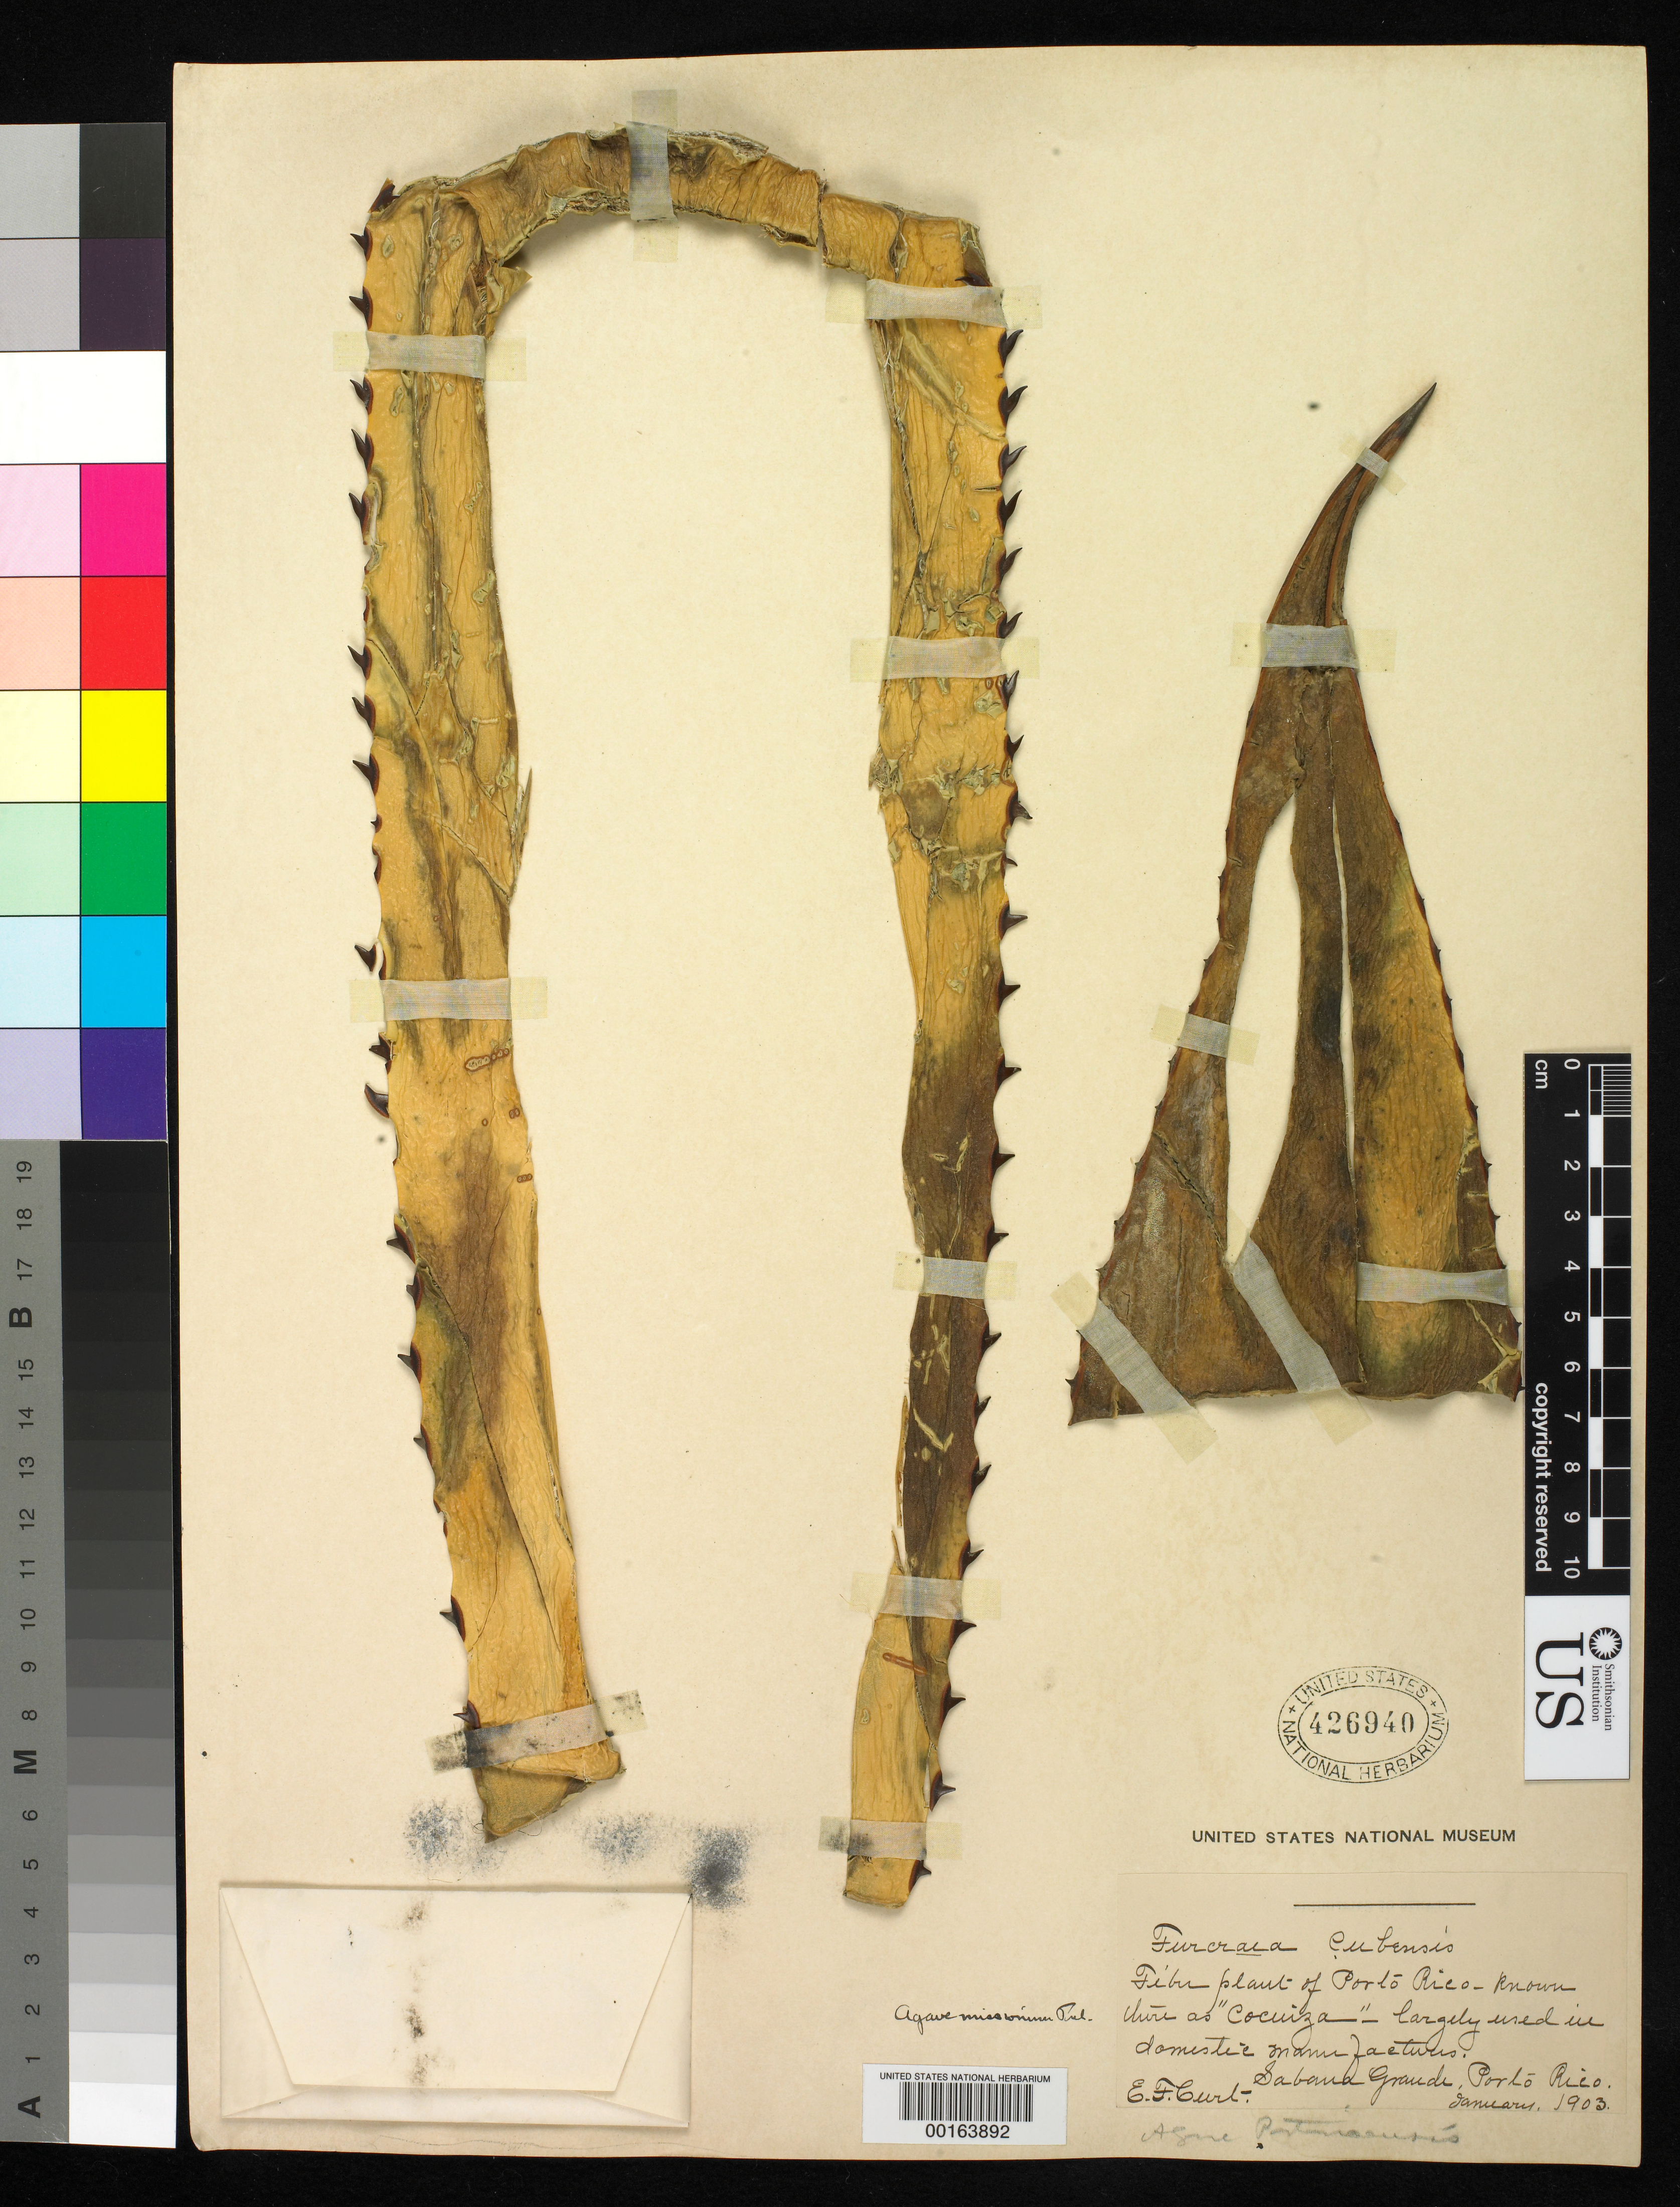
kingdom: Plantae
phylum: Tracheophyta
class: Liliopsida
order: Asparagales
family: Asparagaceae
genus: Agave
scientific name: Agave missionum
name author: Trel.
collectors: E. Curt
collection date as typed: Jan 1903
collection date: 1903-01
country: Puerto Rico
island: Greater Antilles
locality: Sabana grande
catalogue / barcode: US 426940